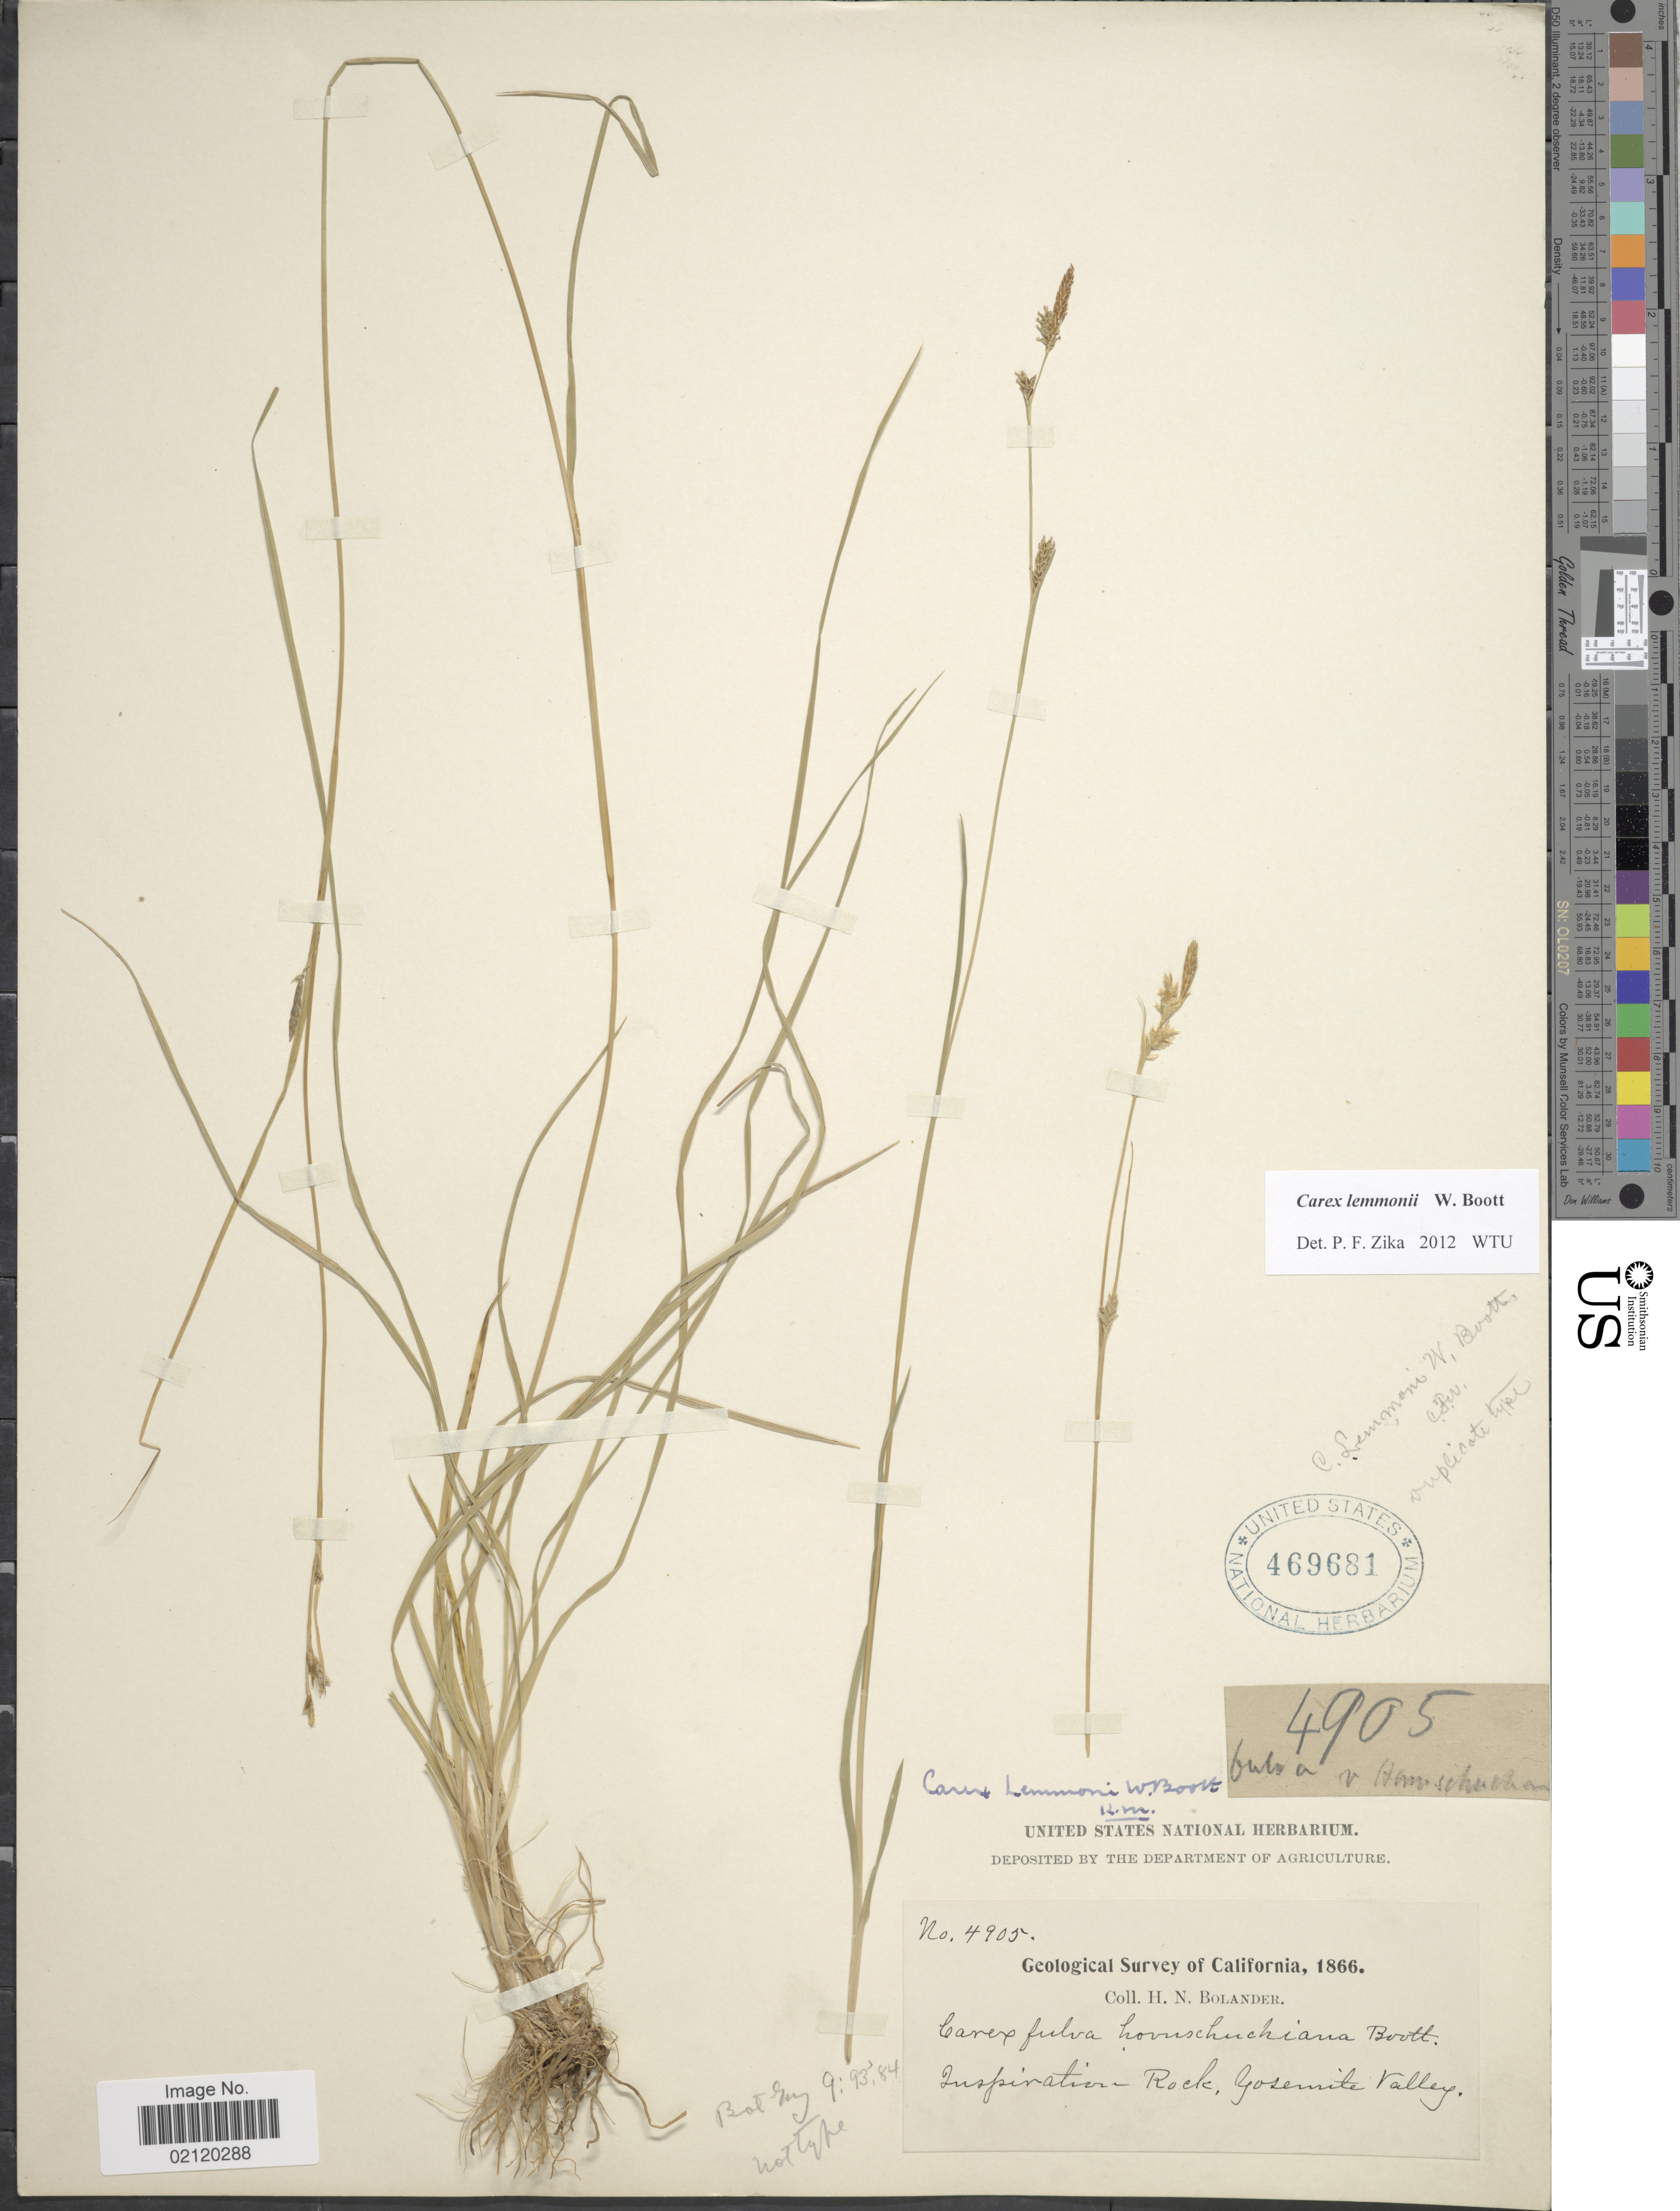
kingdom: Plantae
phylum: Tracheophyta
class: Liliopsida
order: Poales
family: Cyperaceae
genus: Carex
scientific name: Carex lemmonii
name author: W. Boott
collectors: H. Bolander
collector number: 4905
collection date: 1866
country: United States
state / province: California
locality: Inspiration Rock, Gosemite Valley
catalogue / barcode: US 469681